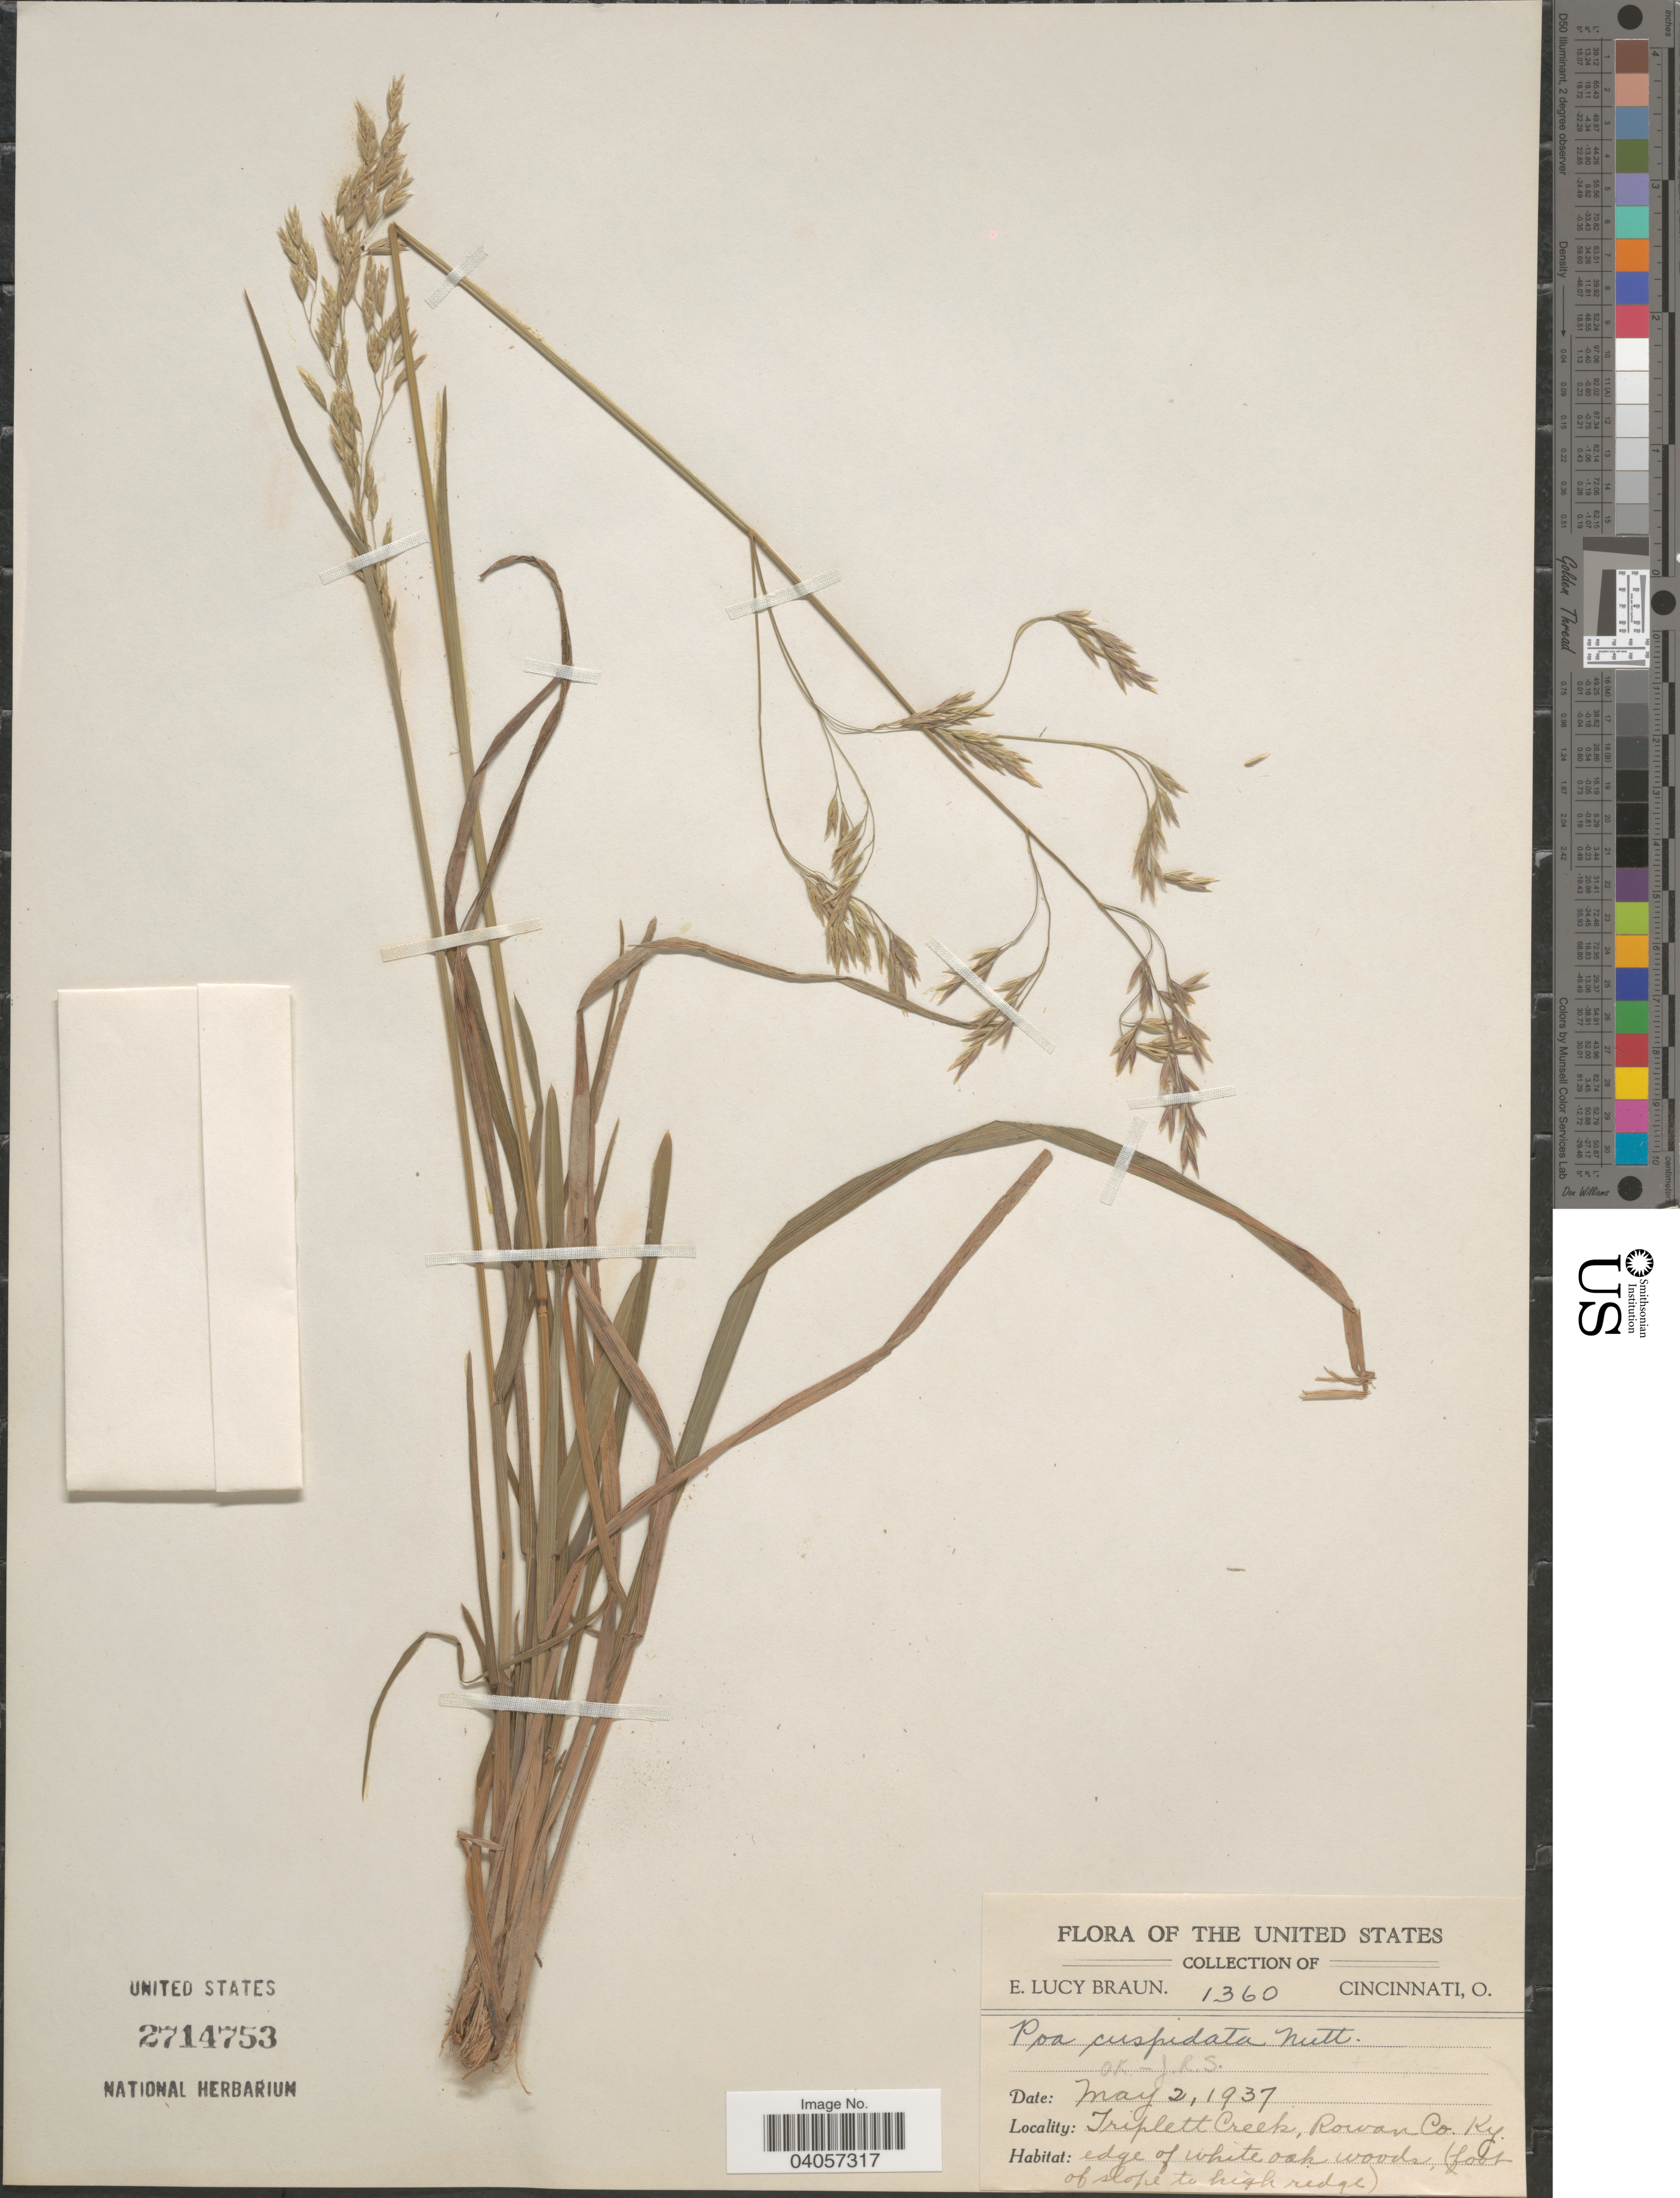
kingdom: Plantae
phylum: Tracheophyta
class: Liliopsida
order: Poales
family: Poaceae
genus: Poa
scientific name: Poa cuspidata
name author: Nutt.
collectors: E. L. Braun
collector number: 1360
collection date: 1937-05-02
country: United States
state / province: Kentucky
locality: Triplett Creek, Rowan Co. Edge of White oak woods, (foot of slope to high ridge).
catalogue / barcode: US 2714753